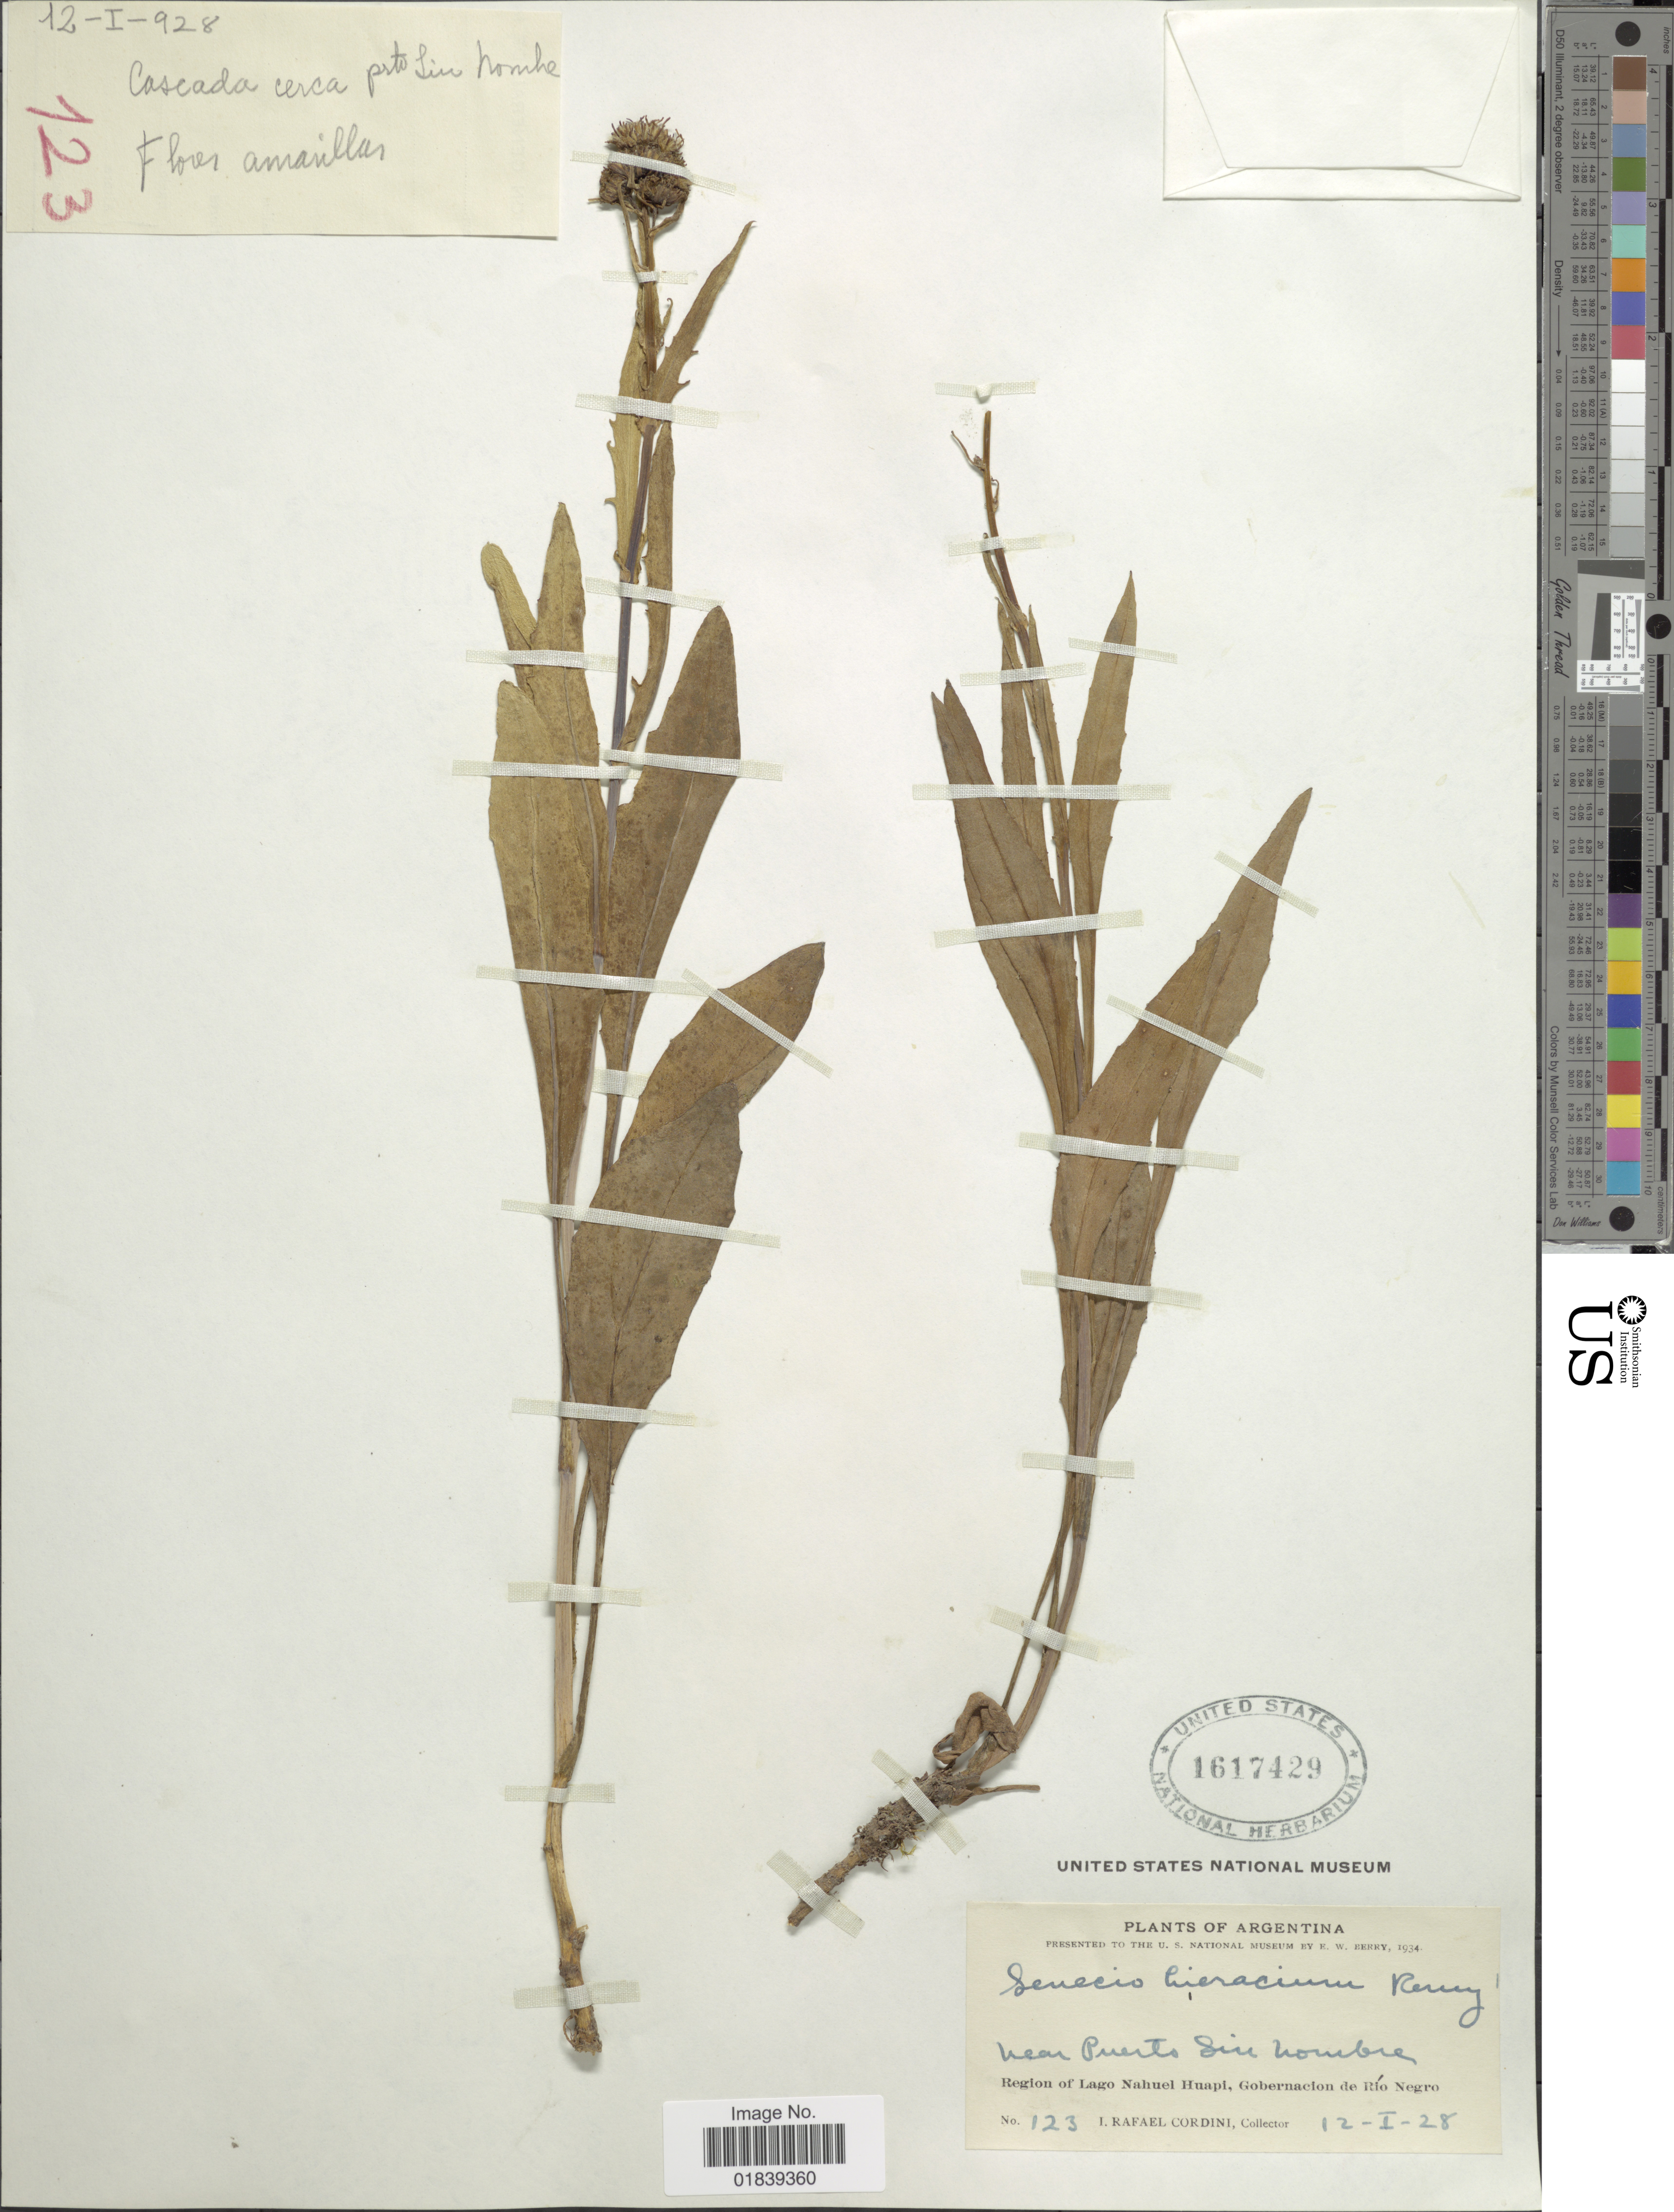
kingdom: Plantae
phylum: Tracheophyta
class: Magnoliopsida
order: Asterales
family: Asteraceae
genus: Senecio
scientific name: Senecio hieracium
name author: J. Rémy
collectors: I. Cordini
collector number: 123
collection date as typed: Transcribed d/m/y: 12/1/28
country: Argentina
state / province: Rio Negro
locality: Near Puerto Sin Nombre, Region of Lago Nahuel Huapi, Cascada cerca prto Sin Nombre.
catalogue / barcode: US 1617429